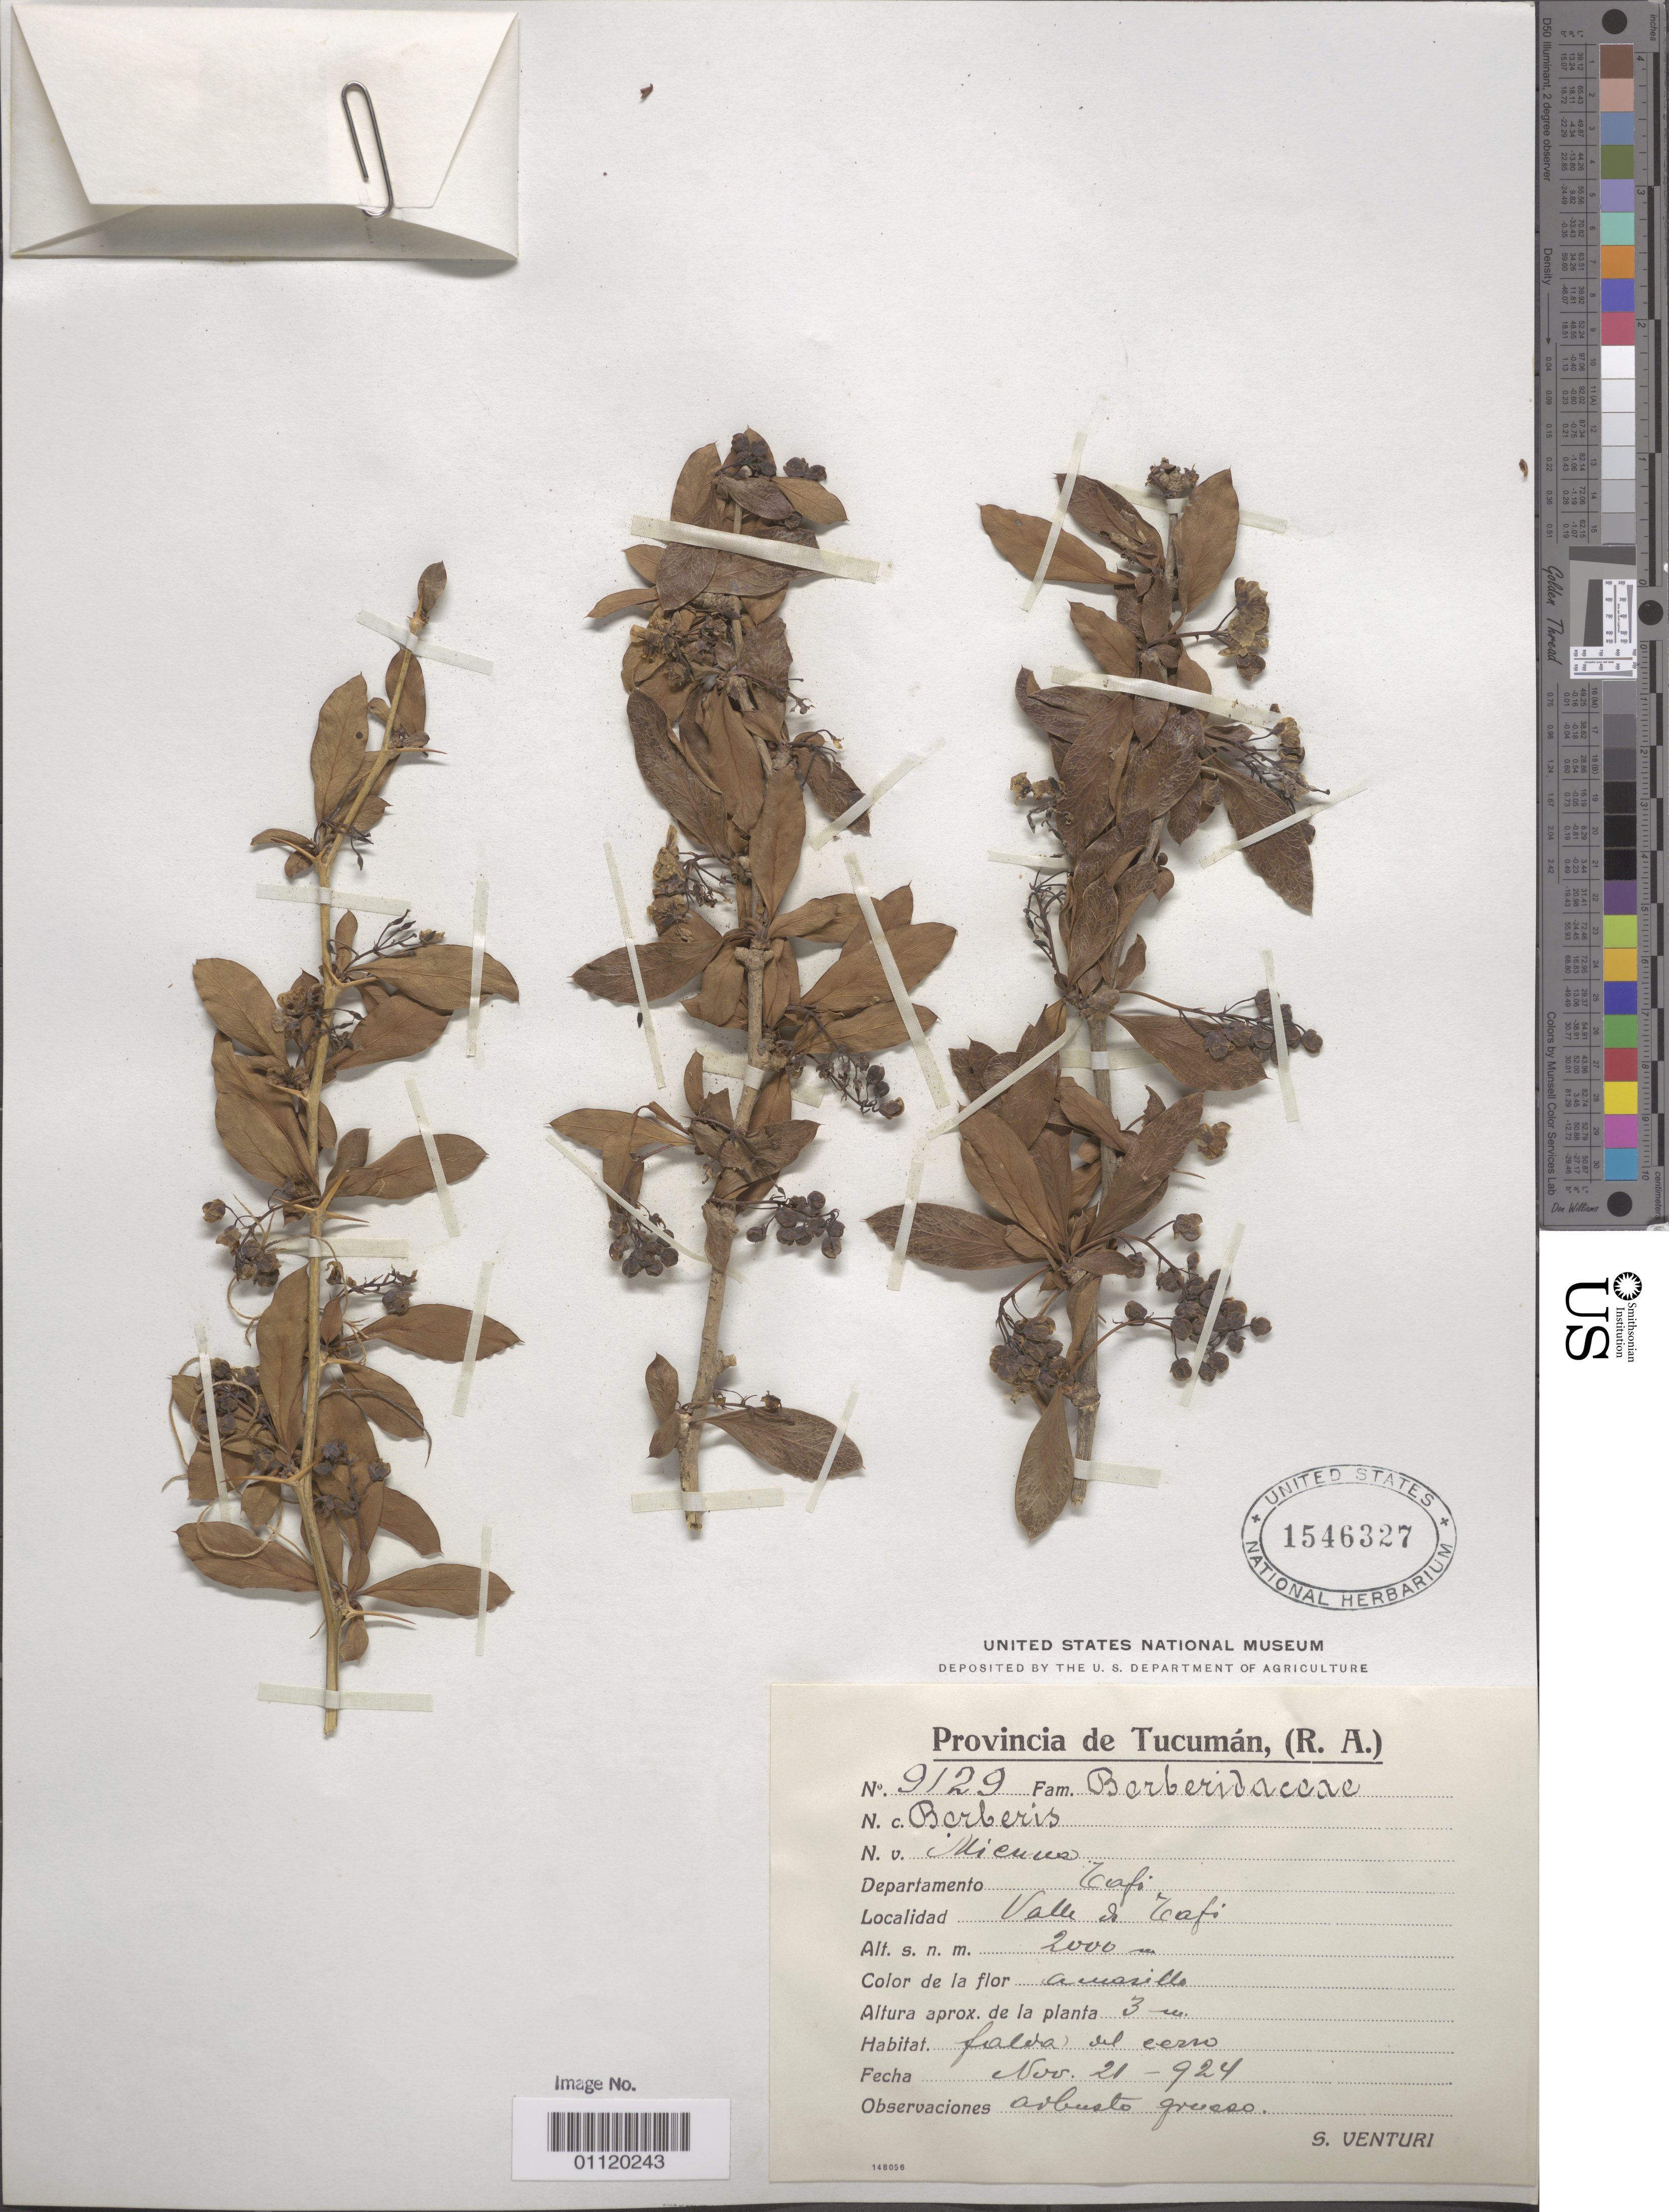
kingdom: Plantae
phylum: Tracheophyta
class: Magnoliopsida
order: Ranunculales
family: Berberidaceae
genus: Berberis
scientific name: Berberis sp.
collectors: S. Venturi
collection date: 1924-11-21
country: Argentina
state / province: Tucuman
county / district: Tafi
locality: Valle de Tafi (Tafi Valley). Habitat: in the skirts/lower slopes of a hill.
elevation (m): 2000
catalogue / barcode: US 1546327